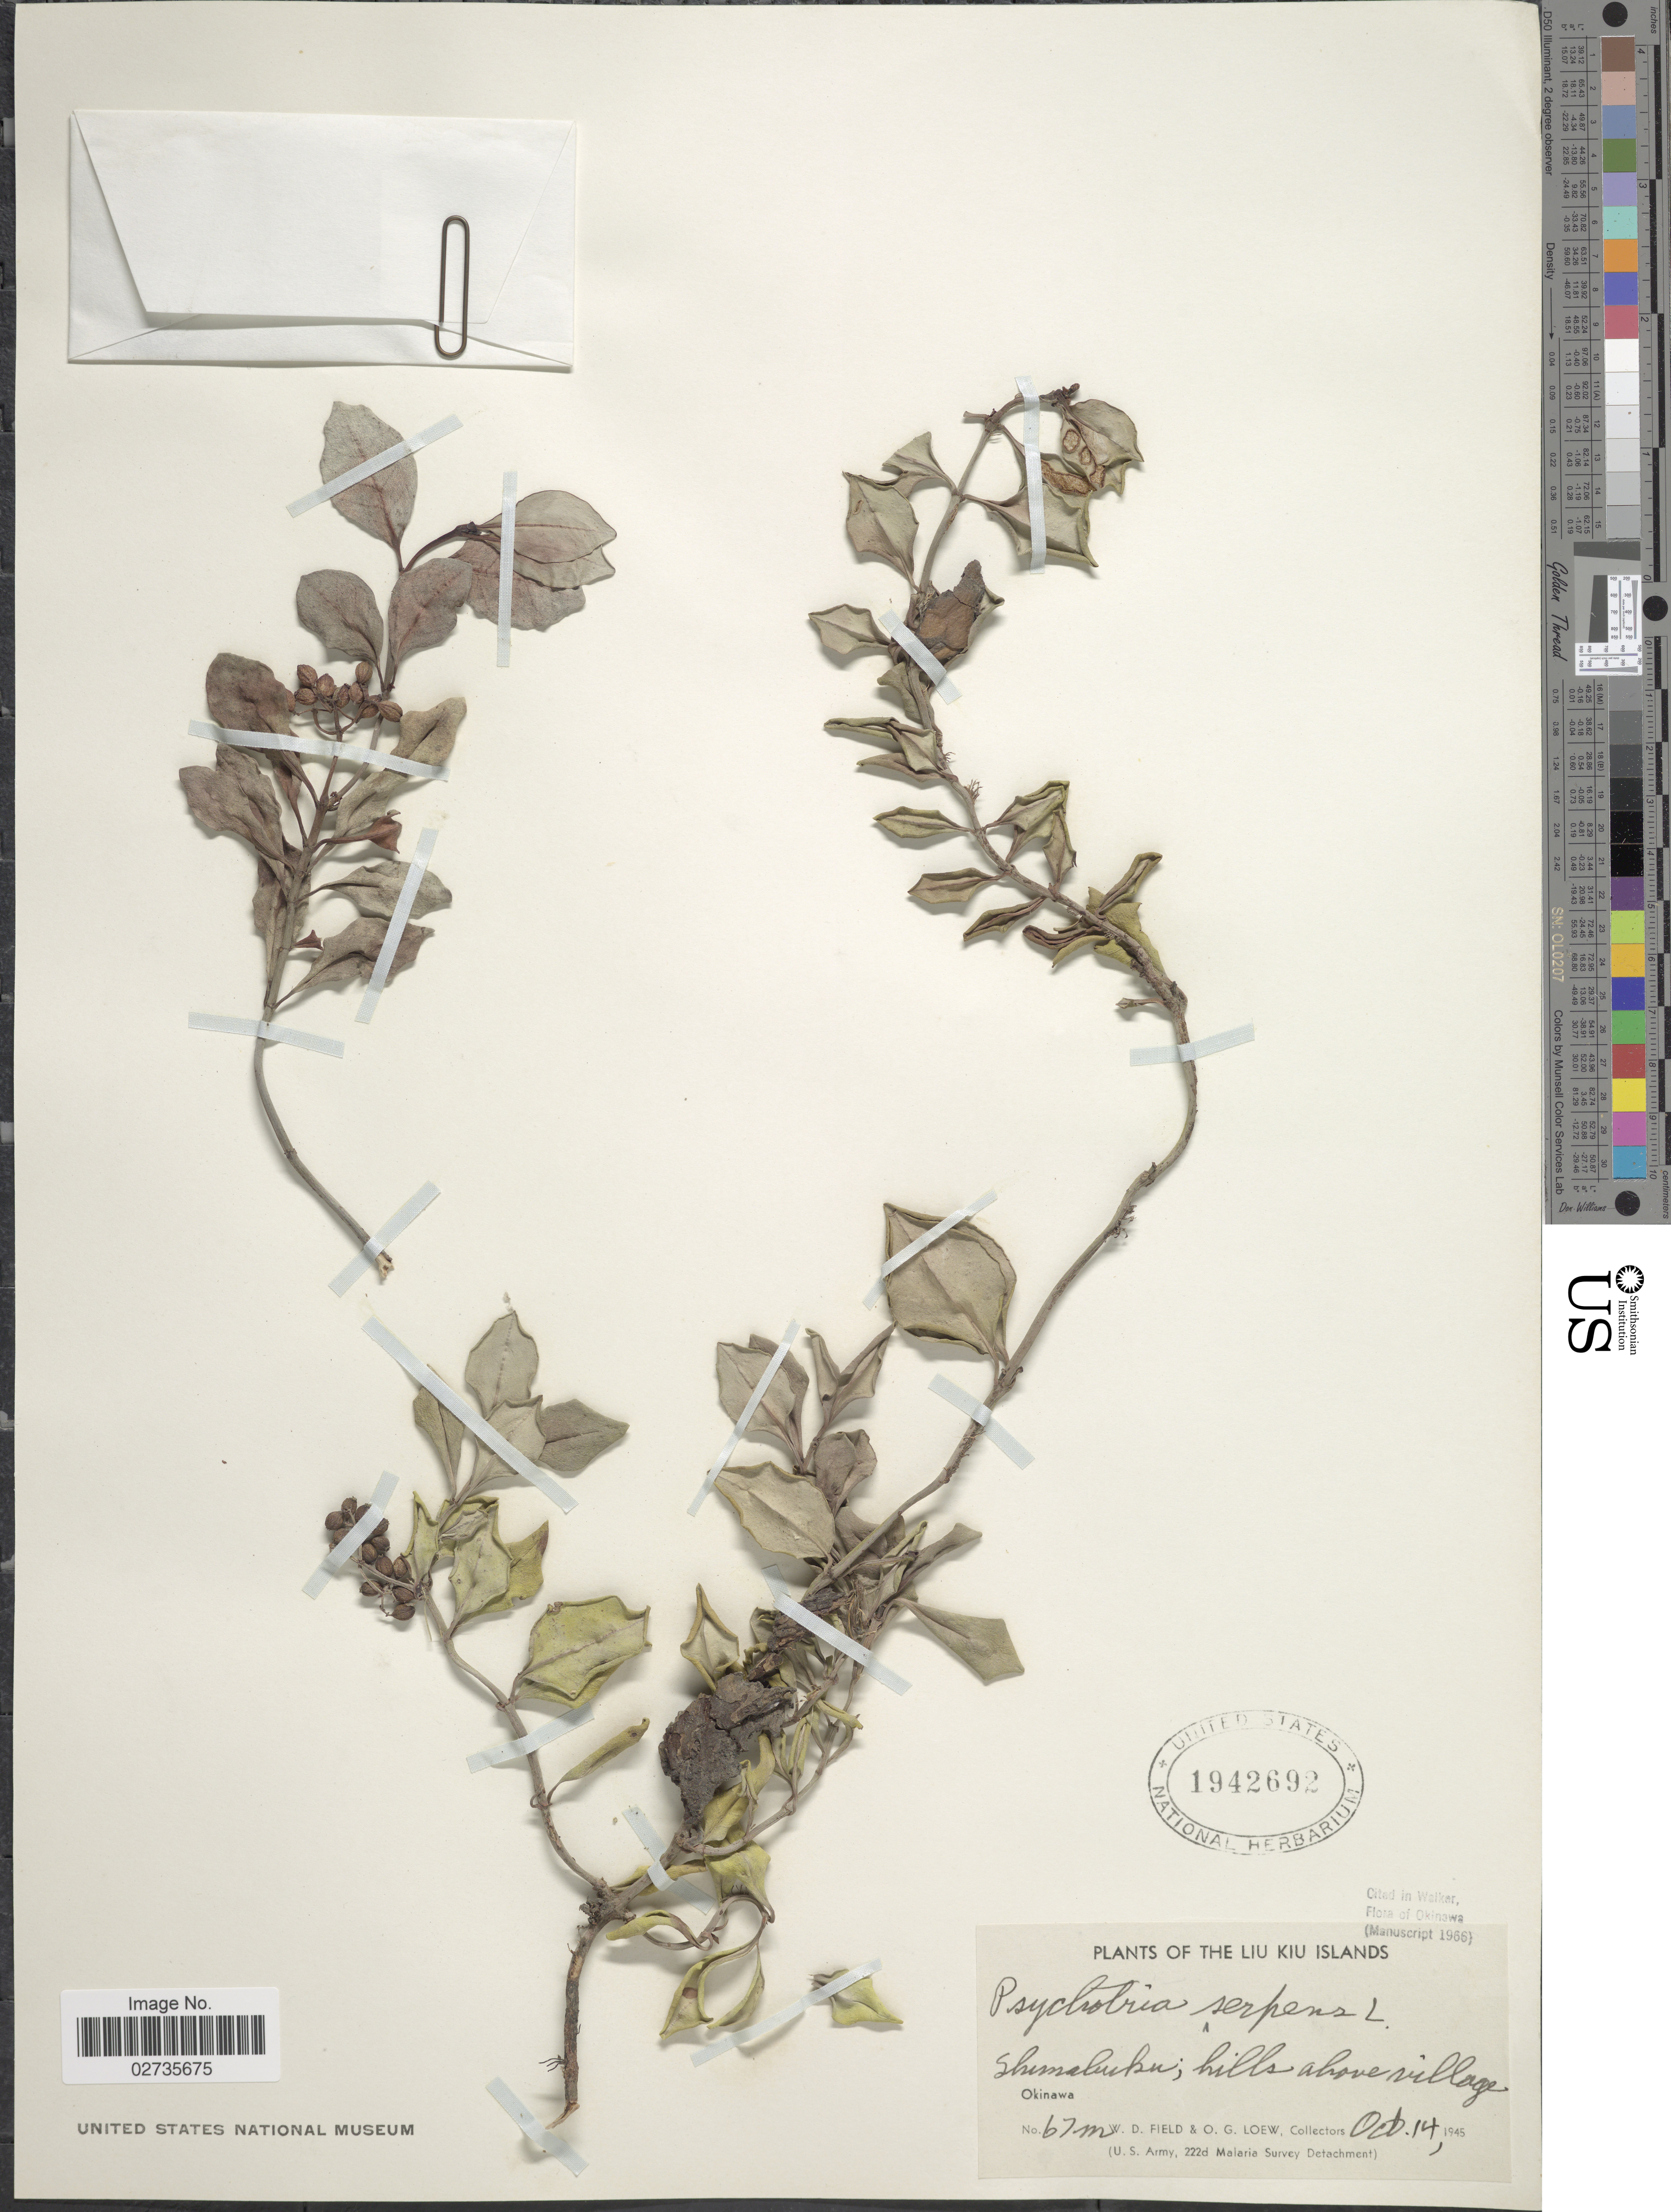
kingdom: Plantae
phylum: Tracheophyta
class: Magnoliopsida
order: Gentianales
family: Rubiaceae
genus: Psychotria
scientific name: Psychotria serpens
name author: L.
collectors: W. D. Field & O. G. Loew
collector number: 67m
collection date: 1945-10-14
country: Japan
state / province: Okinawa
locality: The Liu Kiu Islands, Shimaluiku; hills above village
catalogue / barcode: US 1942692